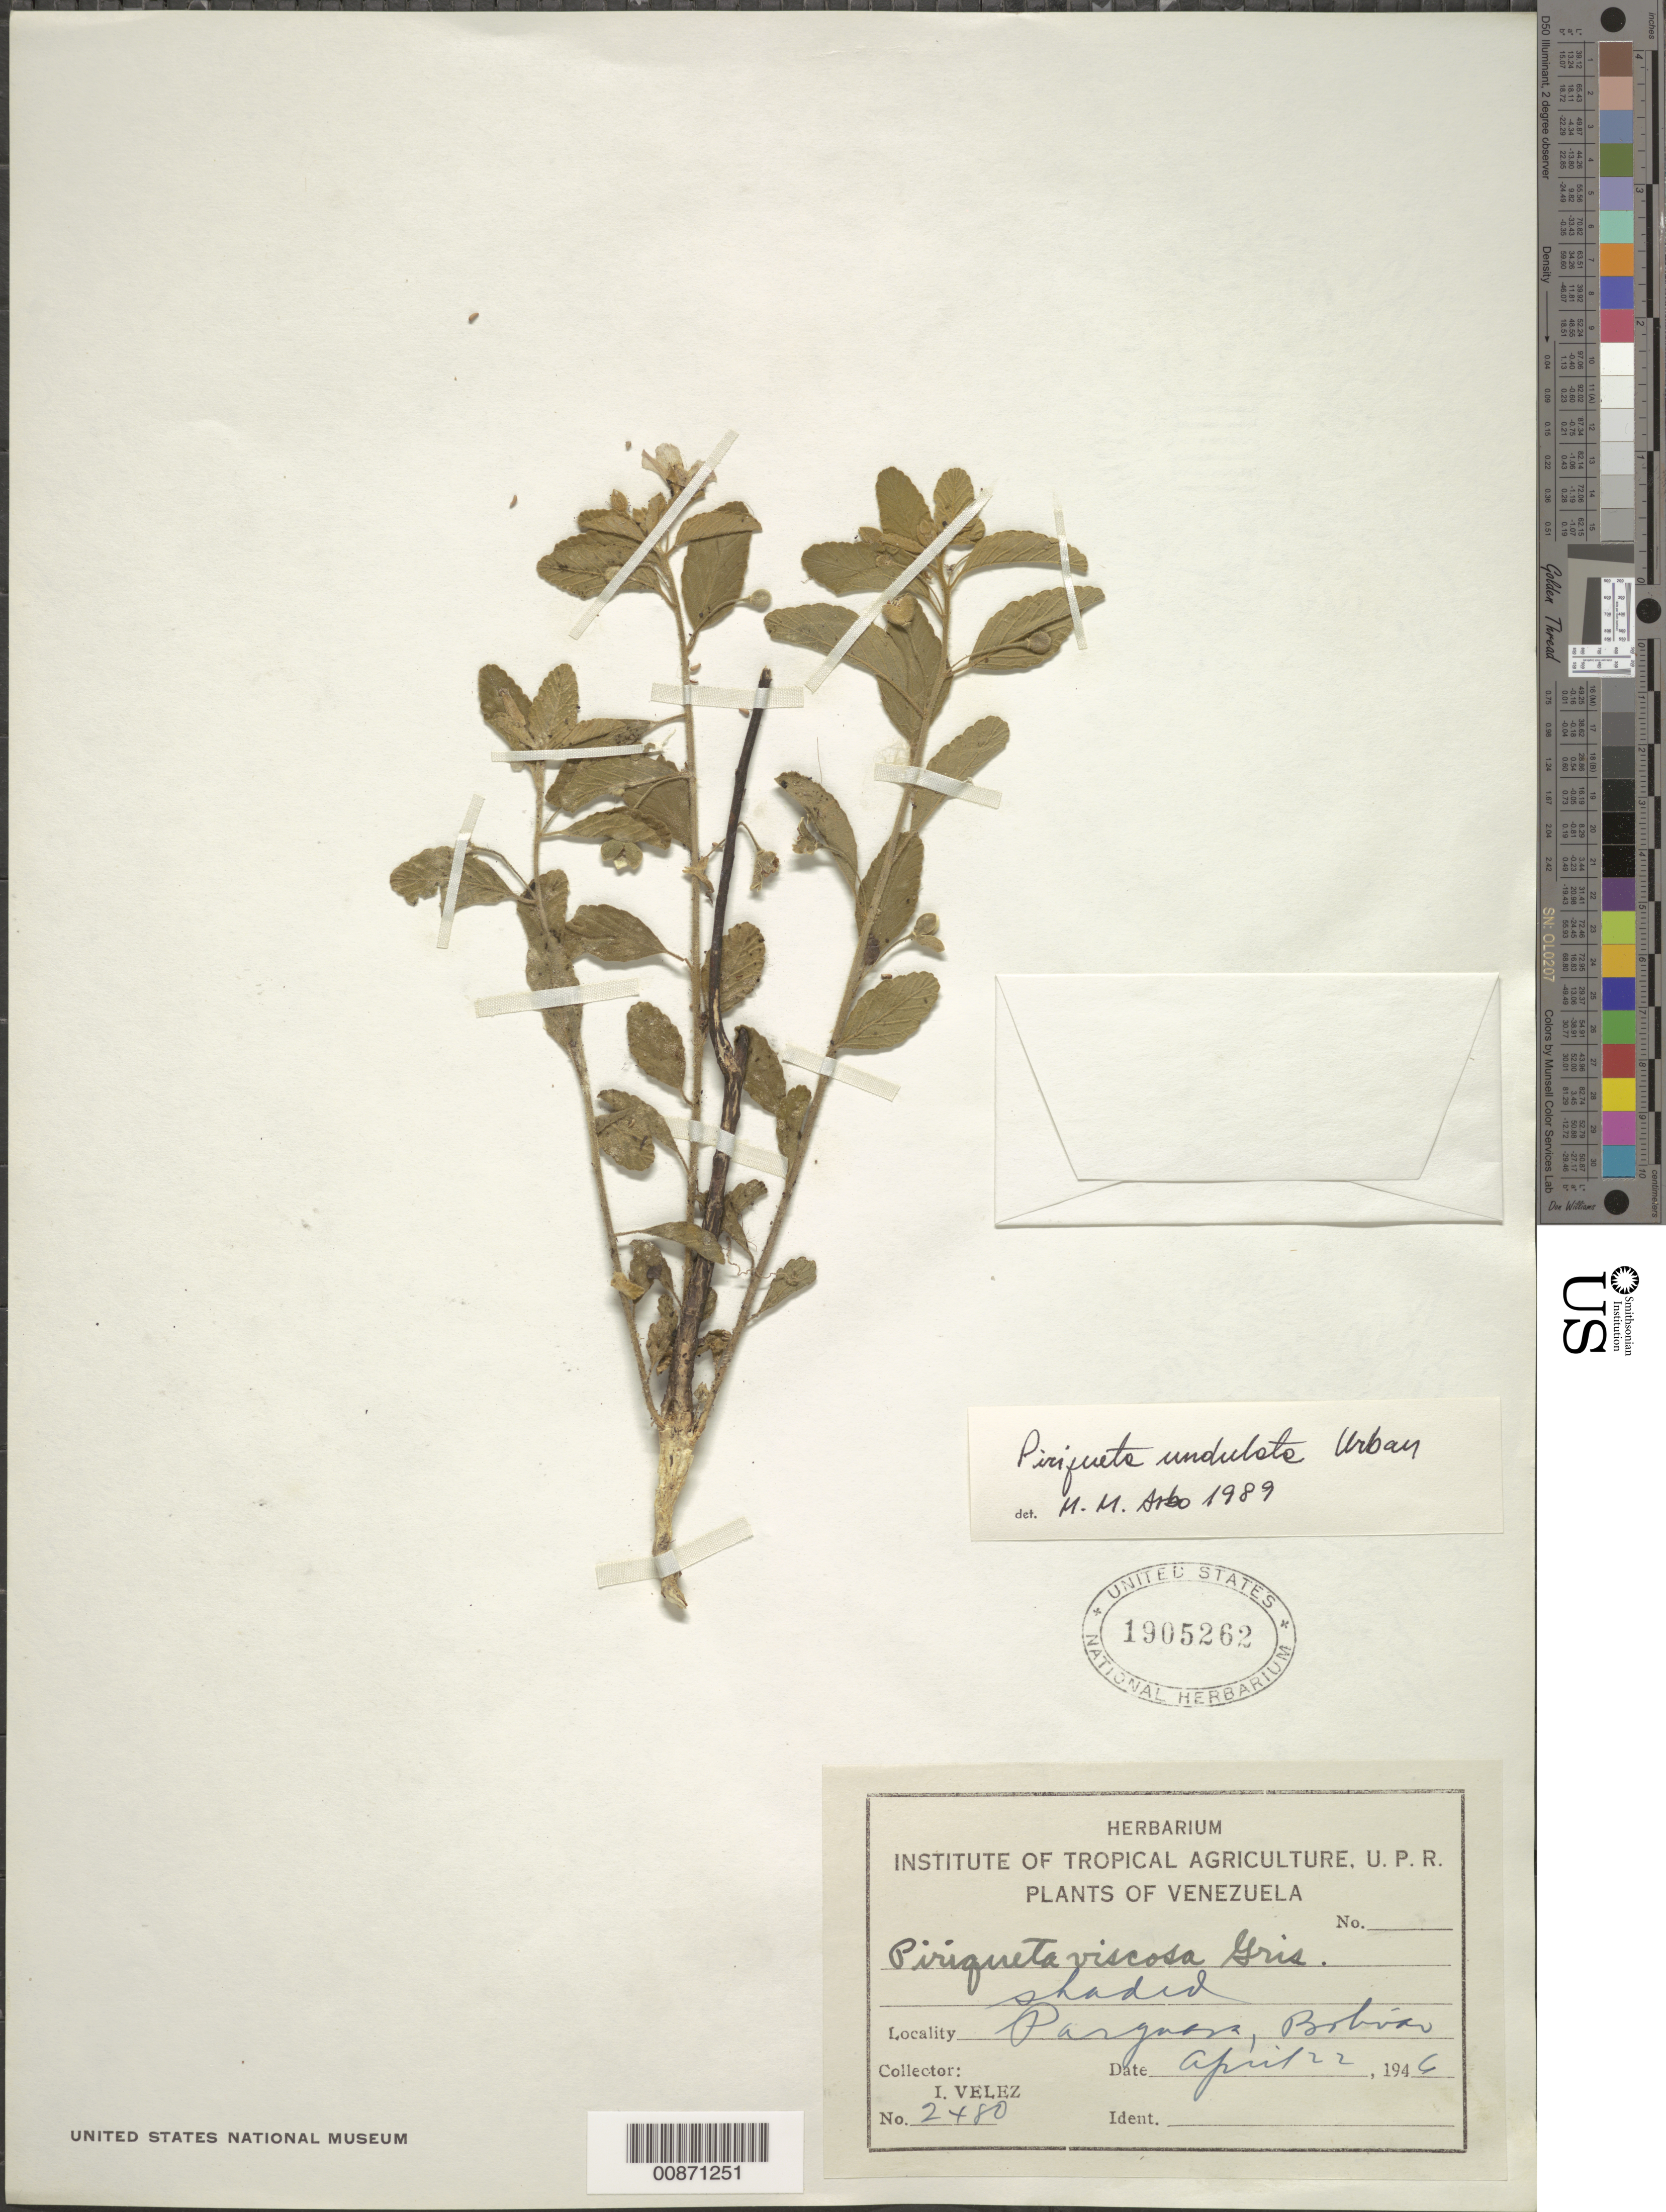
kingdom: Plantae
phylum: Tracheophyta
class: Magnoliopsida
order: Malpighiales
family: Turneraceae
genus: Piriqueta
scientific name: Piriqueta undulata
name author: Urb.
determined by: Arbo, M. M.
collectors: I. Velez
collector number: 2480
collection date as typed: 22-Apr-46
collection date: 1946-04-22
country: Venezuela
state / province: Bolívar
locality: Parguasa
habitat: Shaded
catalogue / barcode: US 1905262